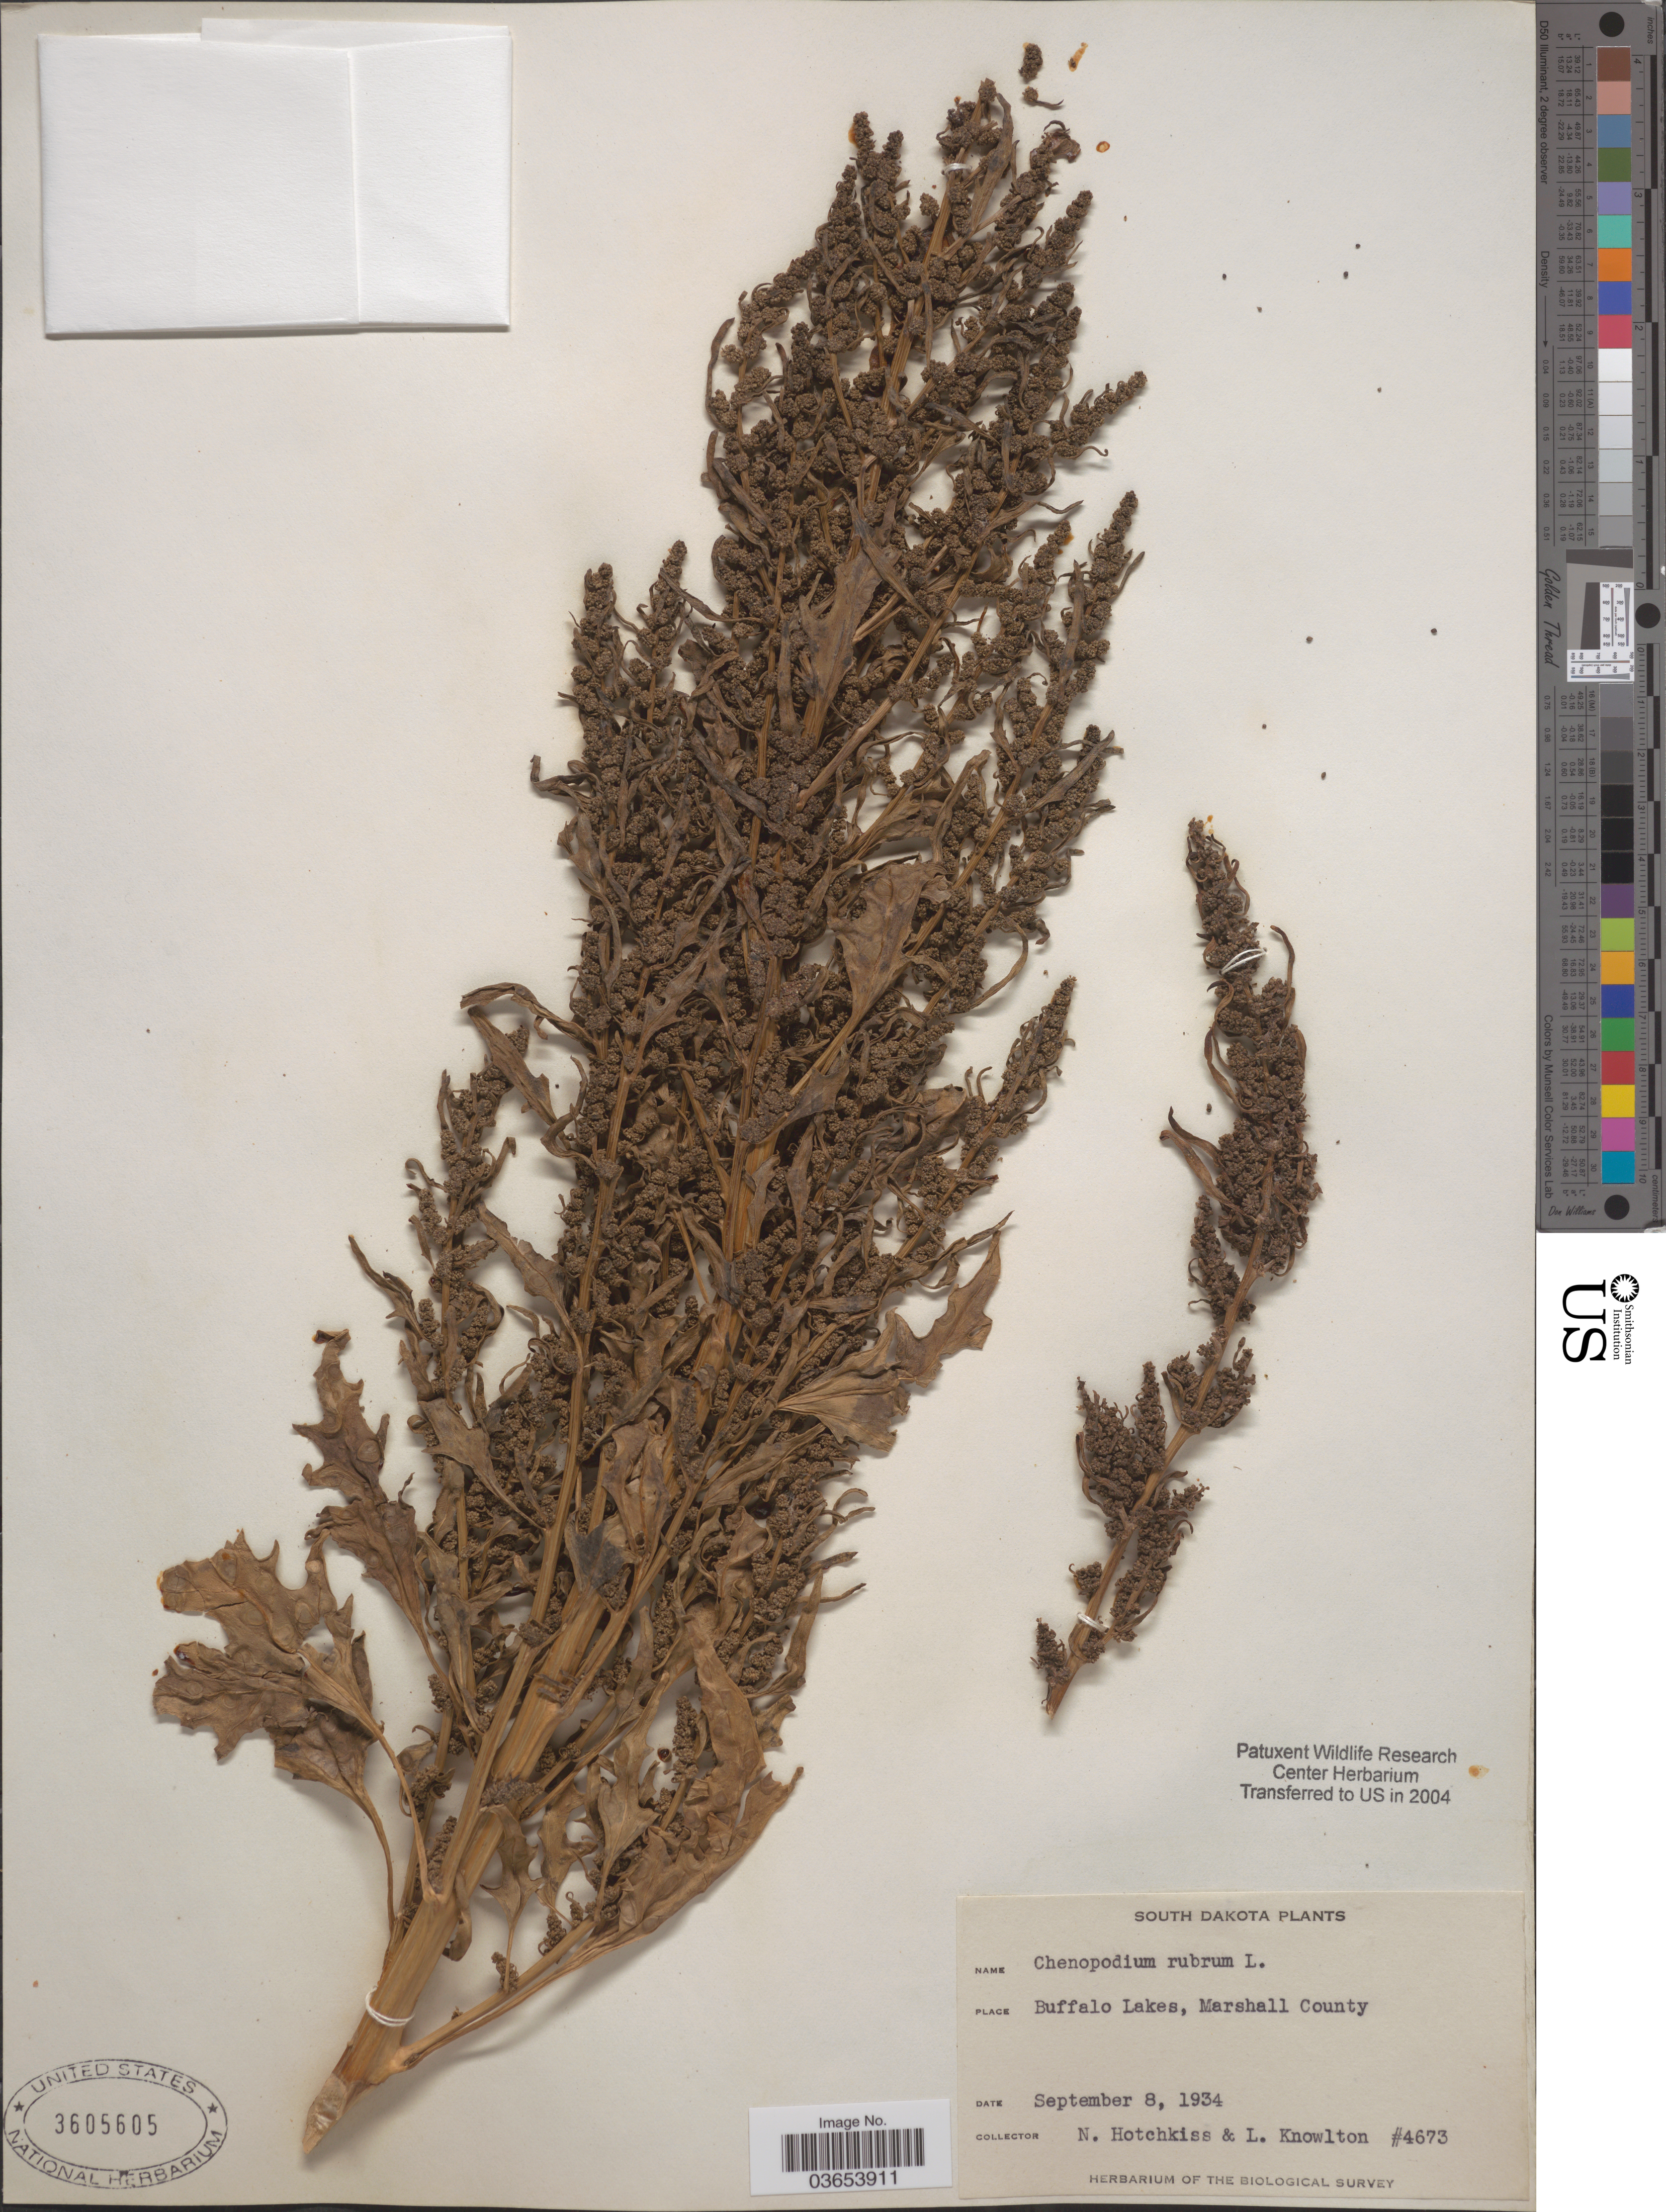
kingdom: Plantae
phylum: Tracheophyta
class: Magnoliopsida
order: Caryophyllales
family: Amaranthaceae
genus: Chenopodium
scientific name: Chenopodium rubrum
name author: L.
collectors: N. Hotchkiss & L. Knowlton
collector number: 4673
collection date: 1934-09-08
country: United States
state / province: South Dakota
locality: Buffalo Lakes, Marshall County.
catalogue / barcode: US 3605605